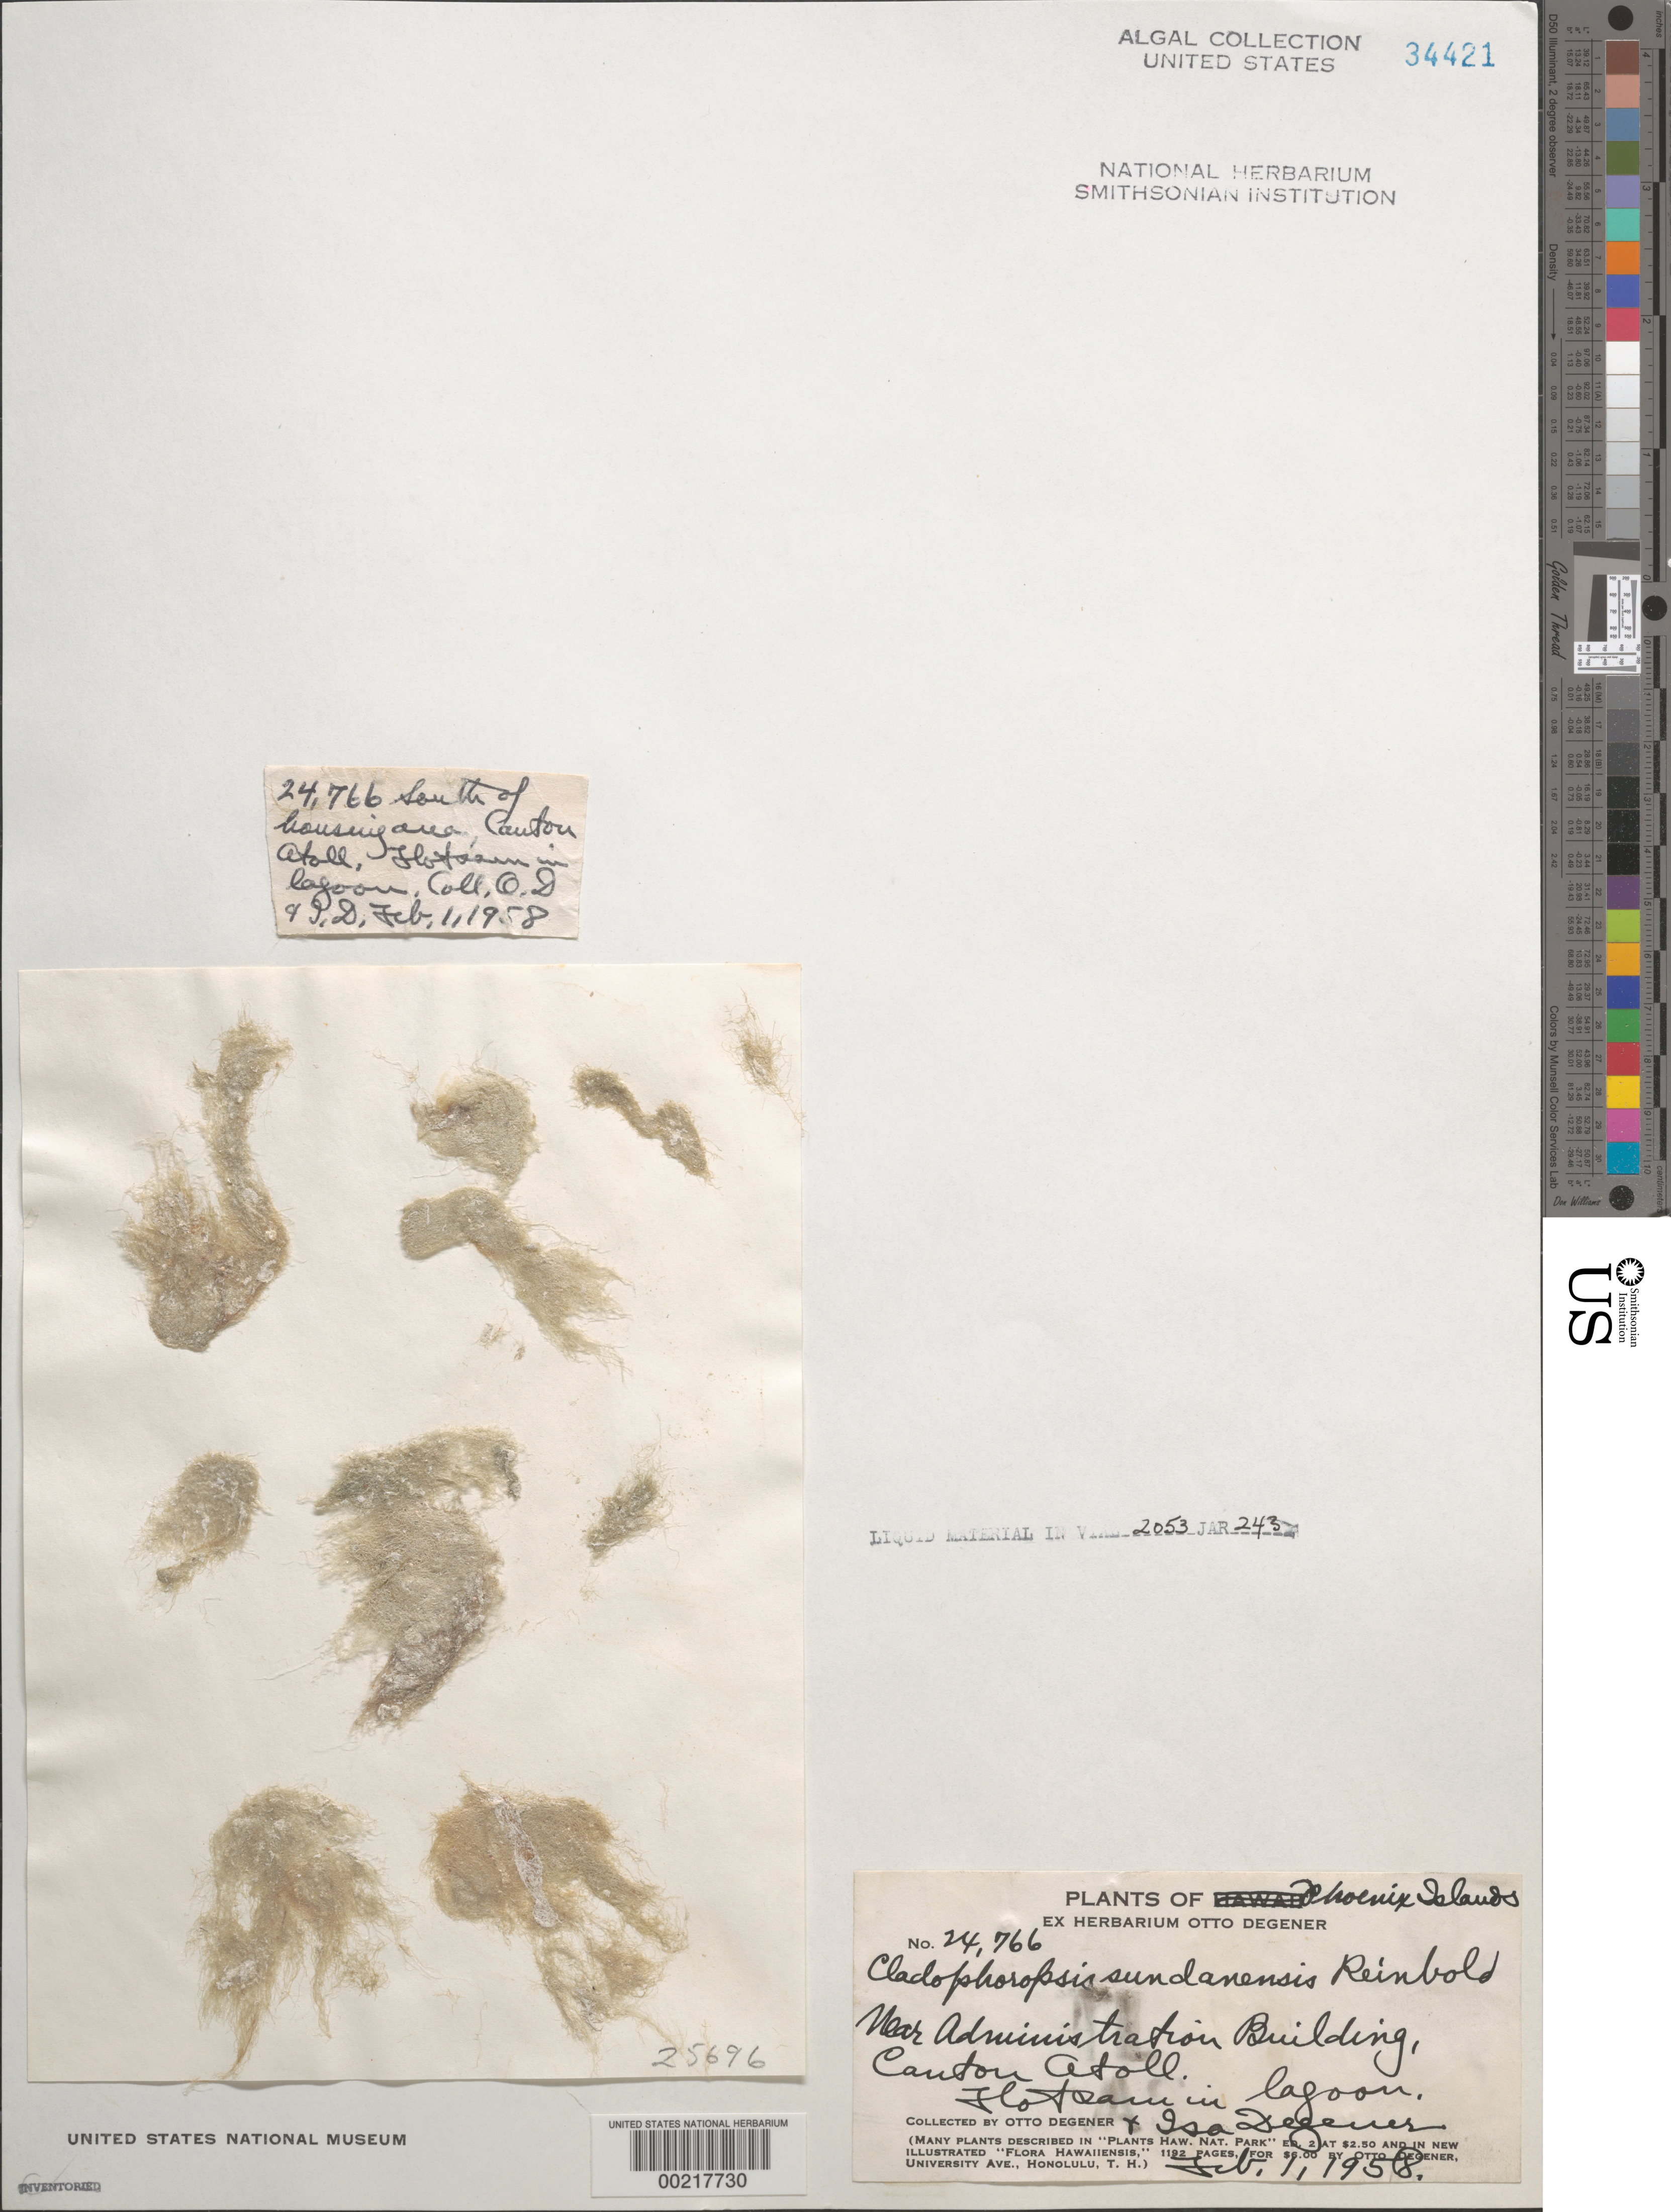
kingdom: Plantae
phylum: Chlorophyta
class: Ulvophyceae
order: Siphonocladales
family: Boodleaceae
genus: Cladophoropsis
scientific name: Cladophoropsis fasciculata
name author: (Kjellm.) N.Wille in Engl. & Prantl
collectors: O. Degener & I. Degener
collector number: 24766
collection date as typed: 01 Feb 1958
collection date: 1958-02-01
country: Kiribati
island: Kanton [Canton] Atoll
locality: Near Administration Building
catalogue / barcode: US 34421